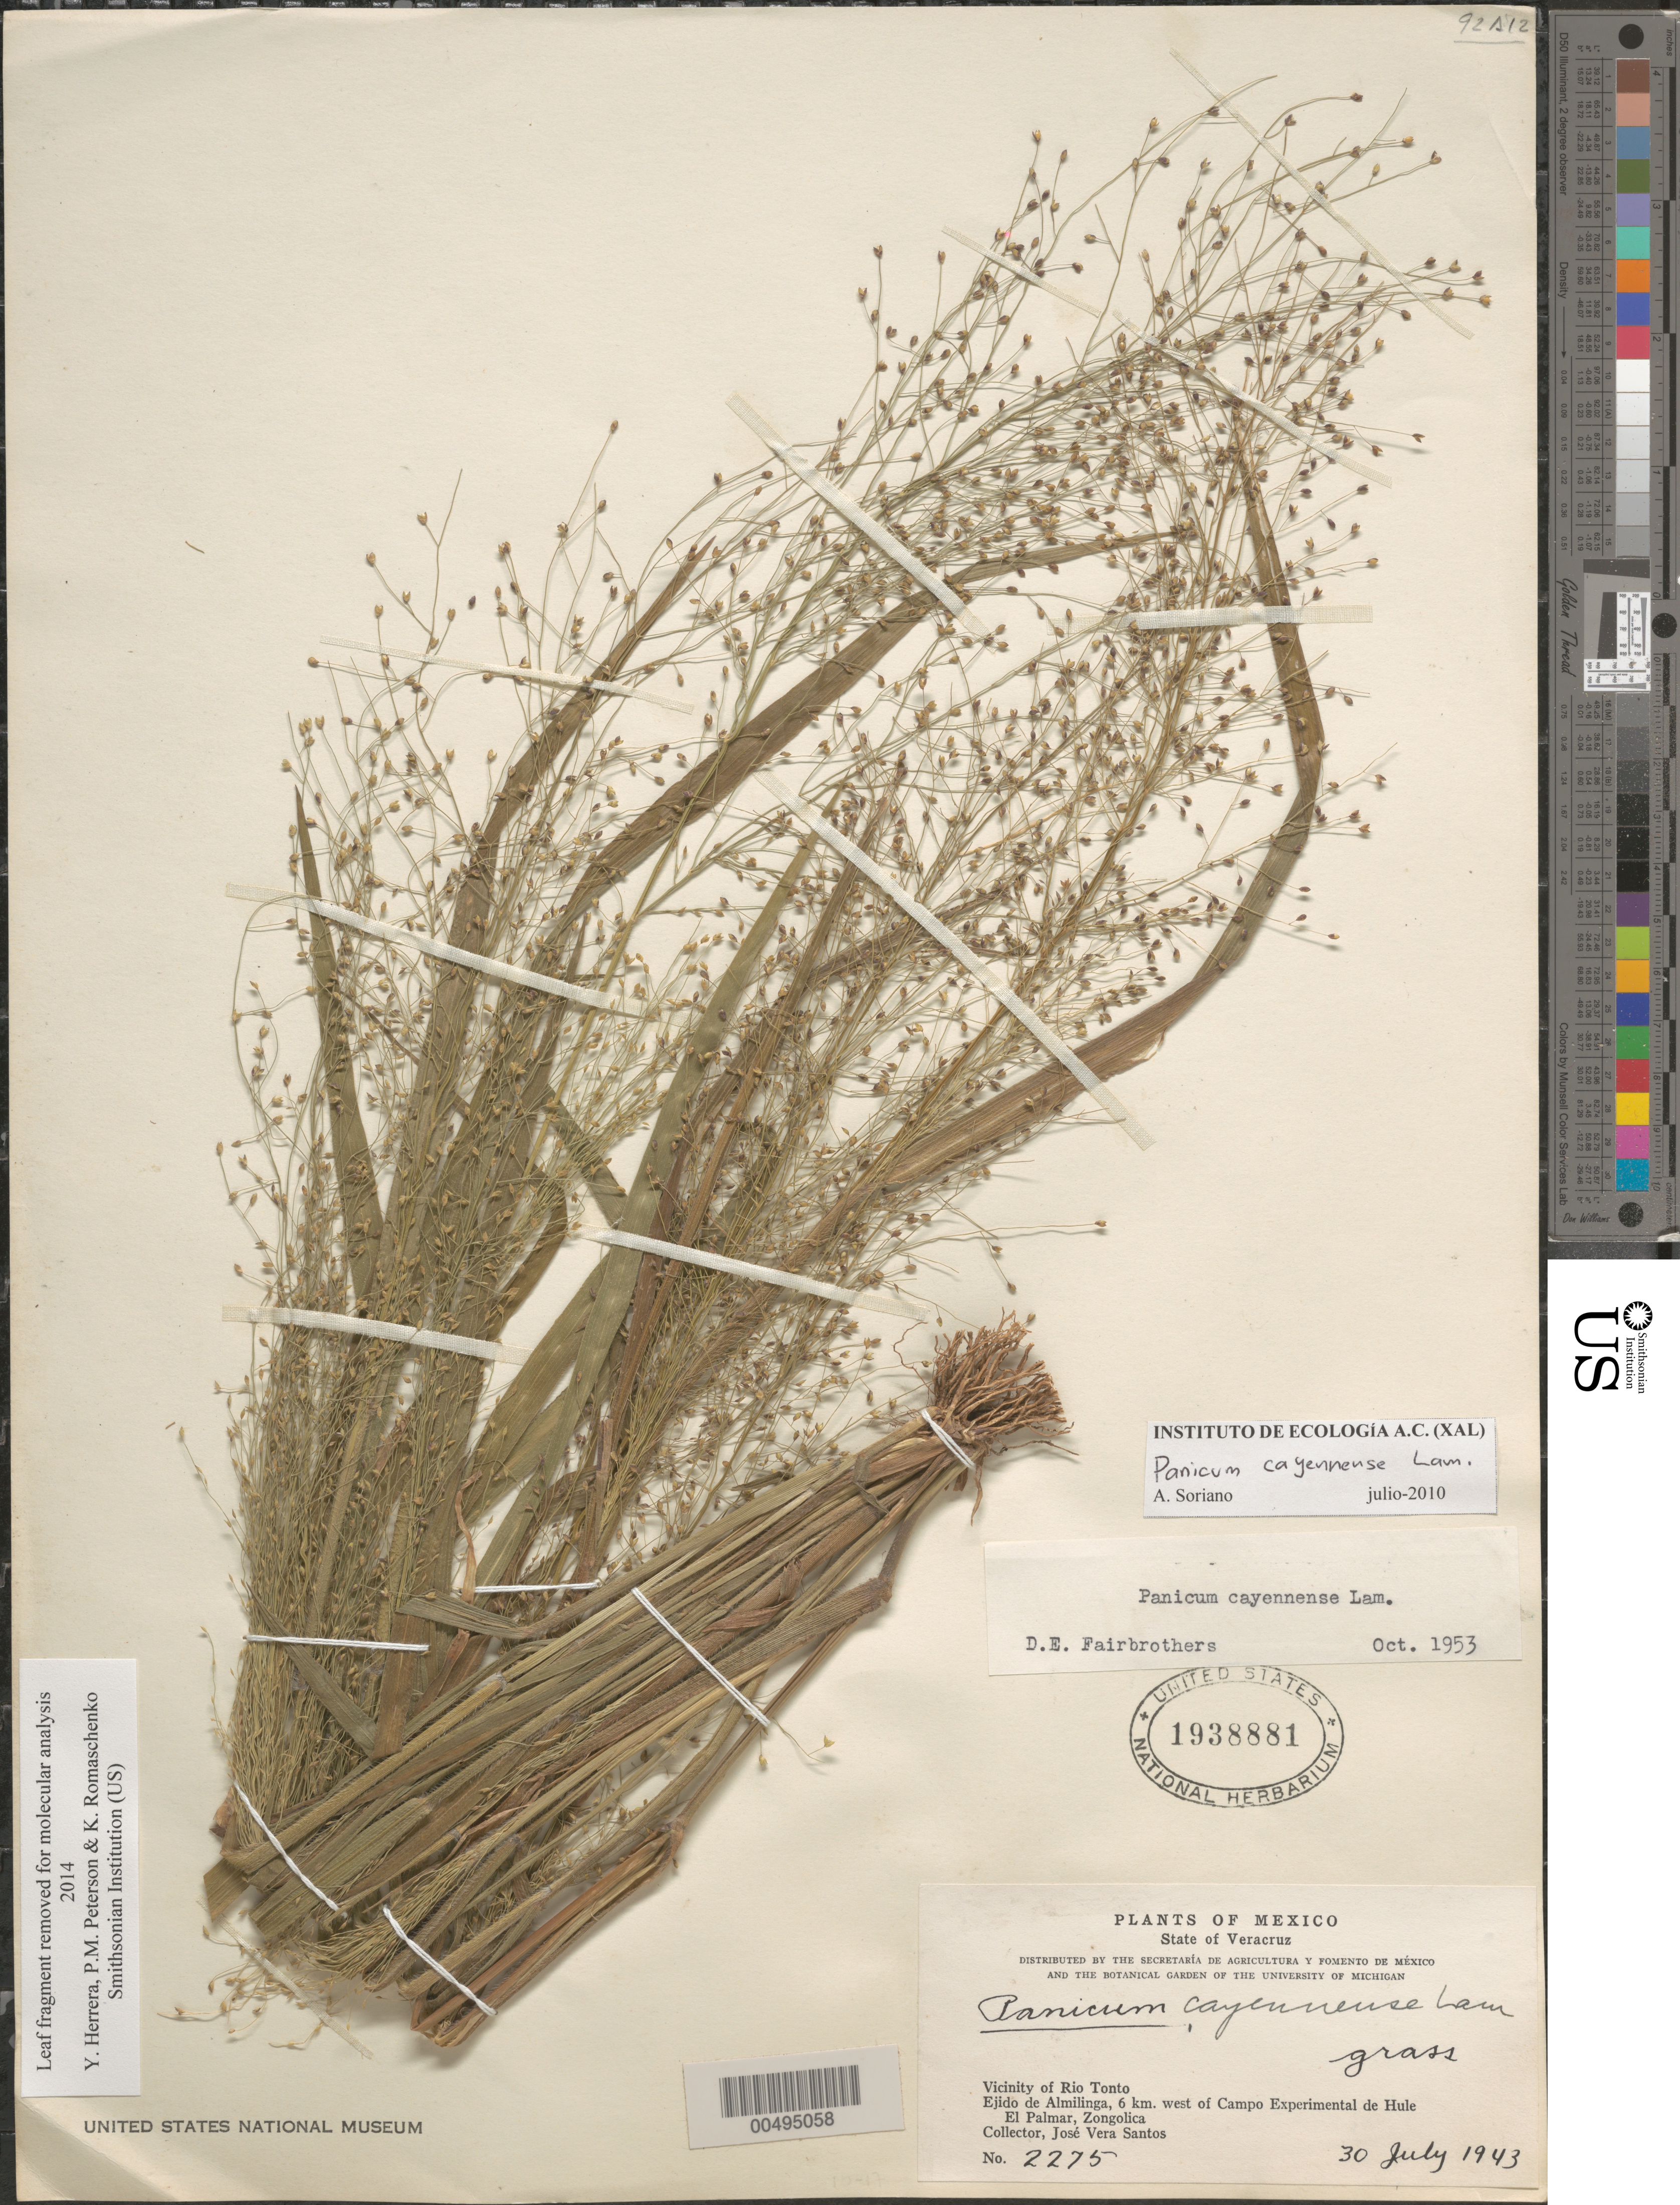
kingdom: Plantae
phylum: Tracheophyta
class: Liliopsida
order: Poales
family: Poaceae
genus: Panicum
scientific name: Panicum cayennense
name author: Lam.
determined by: Fairbrothers, D. E.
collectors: J. V. Santos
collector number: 2275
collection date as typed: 30 Jul 1943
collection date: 1943-07-30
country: Mexico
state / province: Veracruz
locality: Vicinity of Rio Tonto, Ejido de Almilinga, 6 km W of Campo Experimental de Hule, El Palmar, Zongolica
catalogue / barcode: US 1938881